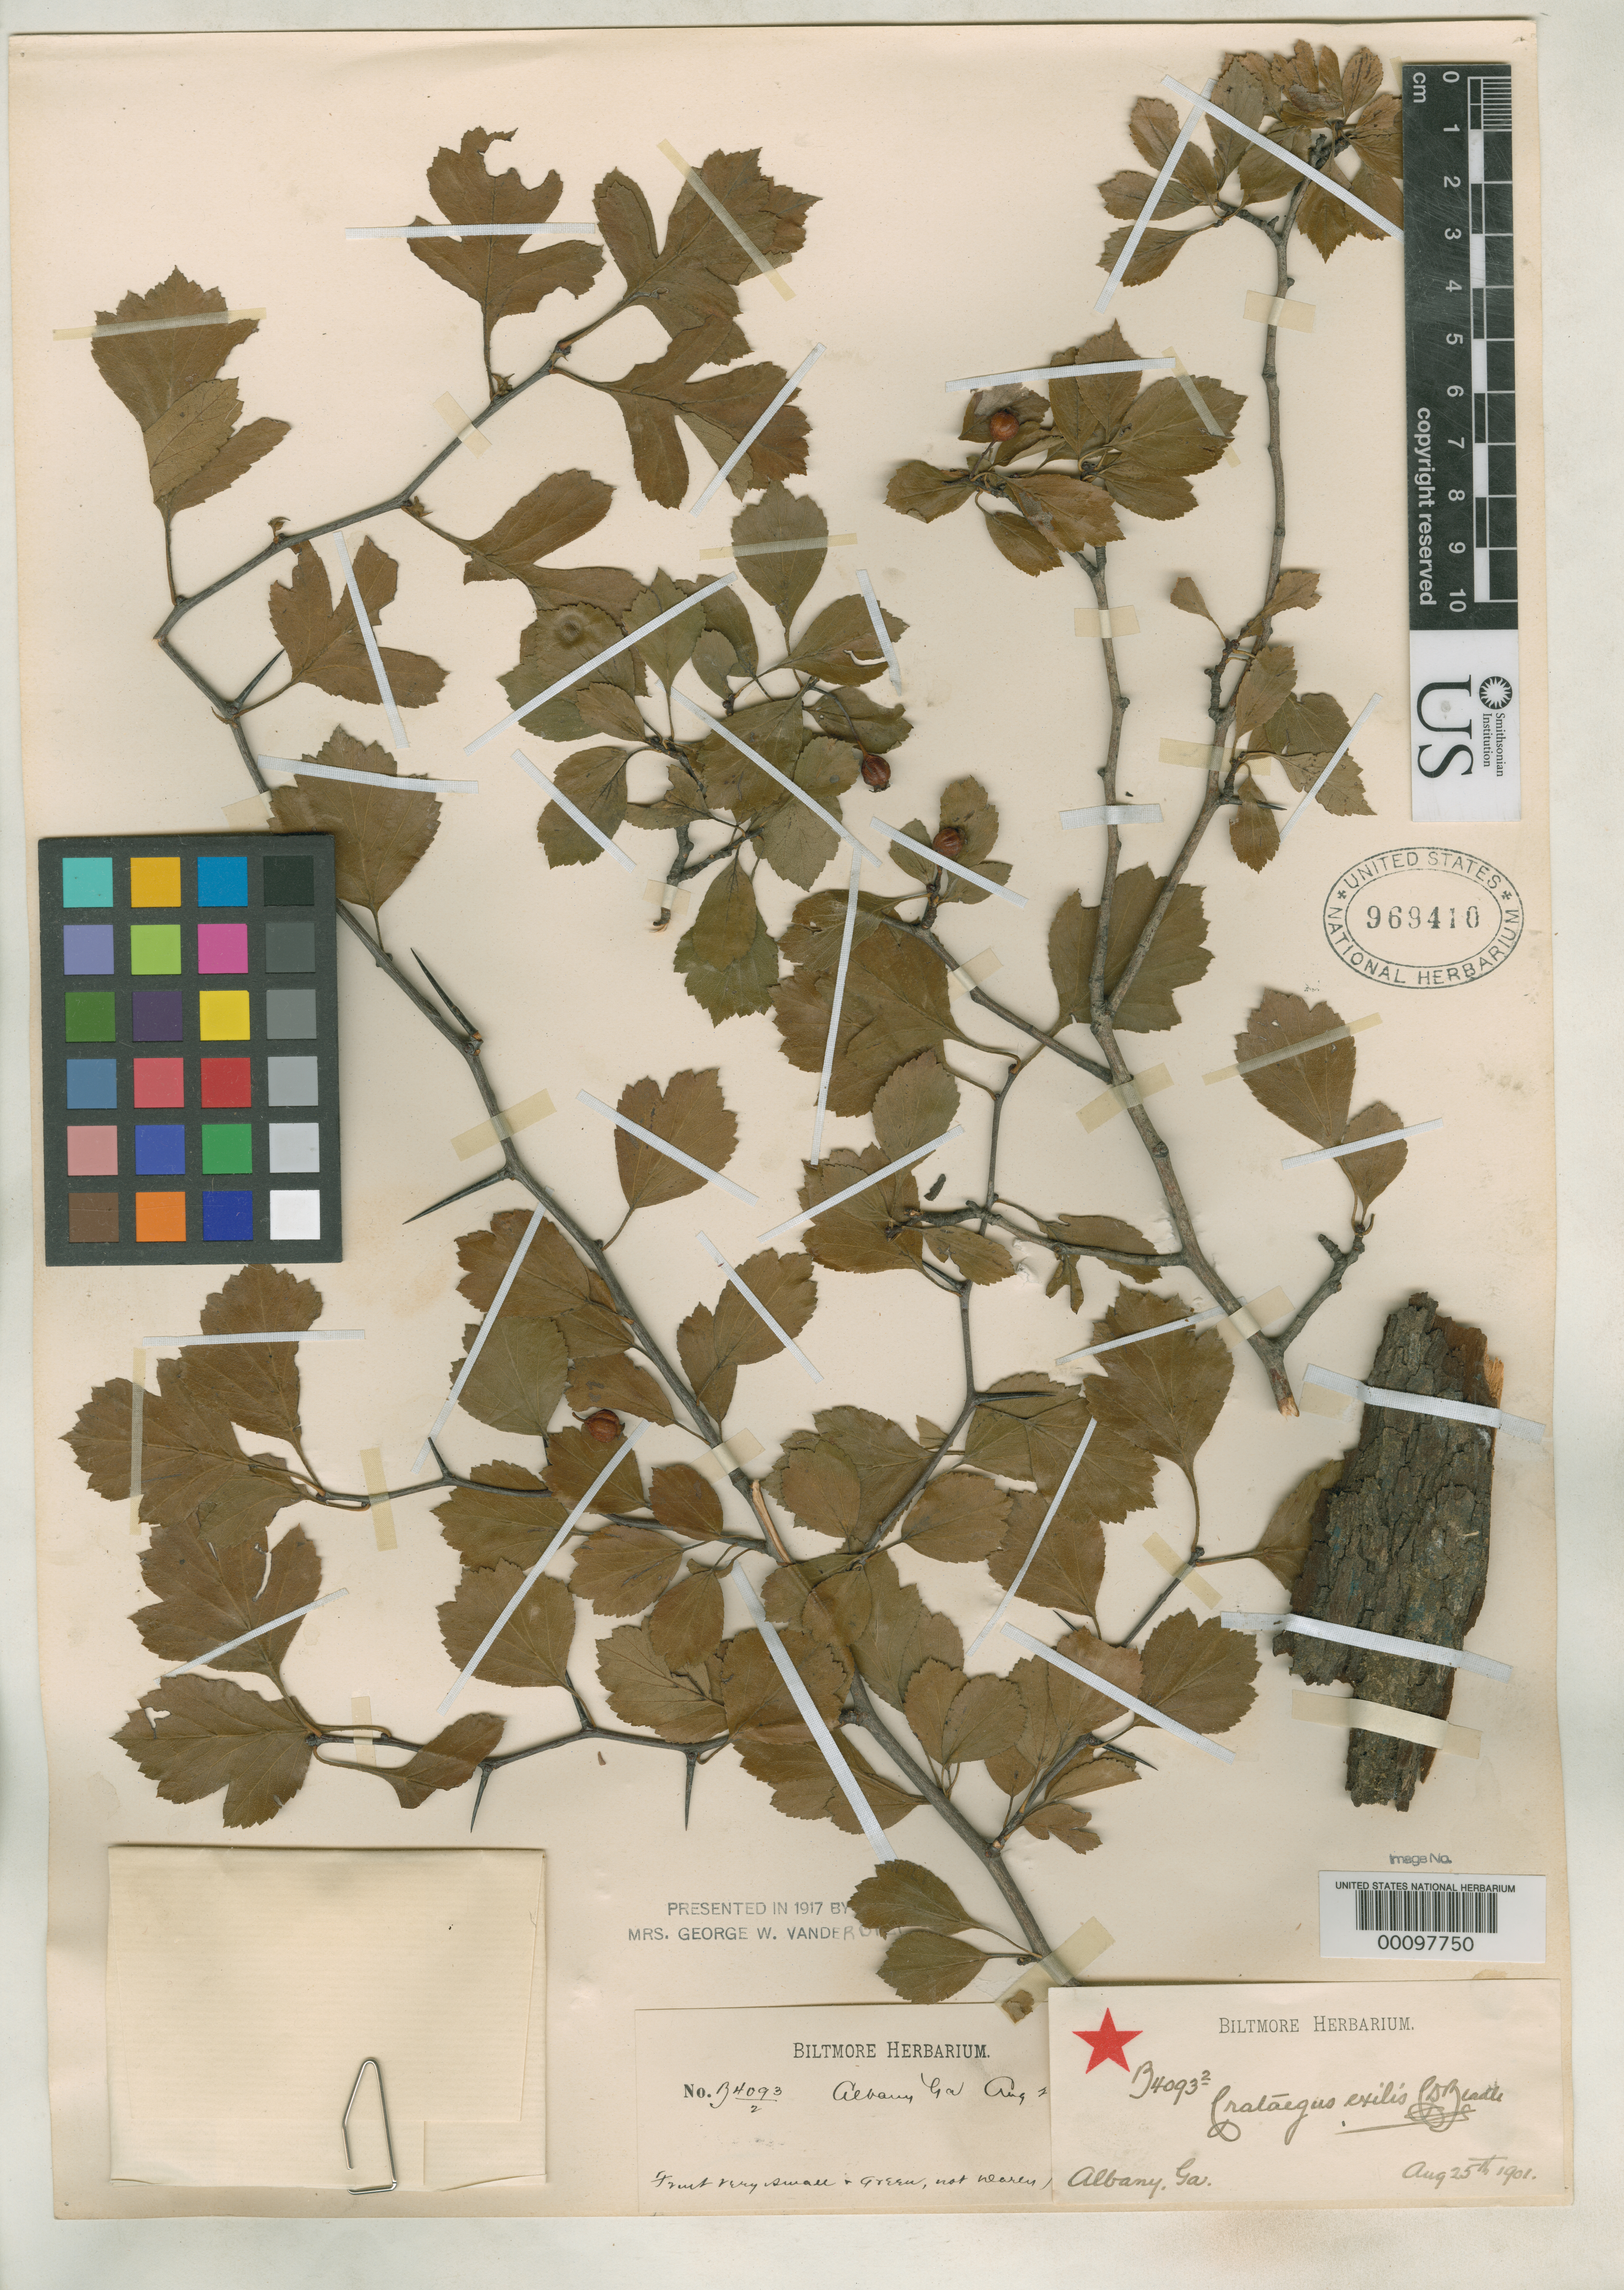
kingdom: Plantae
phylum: Tracheophyta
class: Magnoliopsida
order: Rosales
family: Rosaceae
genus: Crataegus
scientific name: Crataegus exilis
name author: Beadle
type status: Syntype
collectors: ex herb. Biltmore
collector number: B 4093(2)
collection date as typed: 25 Aug 1901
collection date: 1901-08-25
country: United States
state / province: Georgia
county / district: Dougherty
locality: Albany.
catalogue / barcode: US 969410